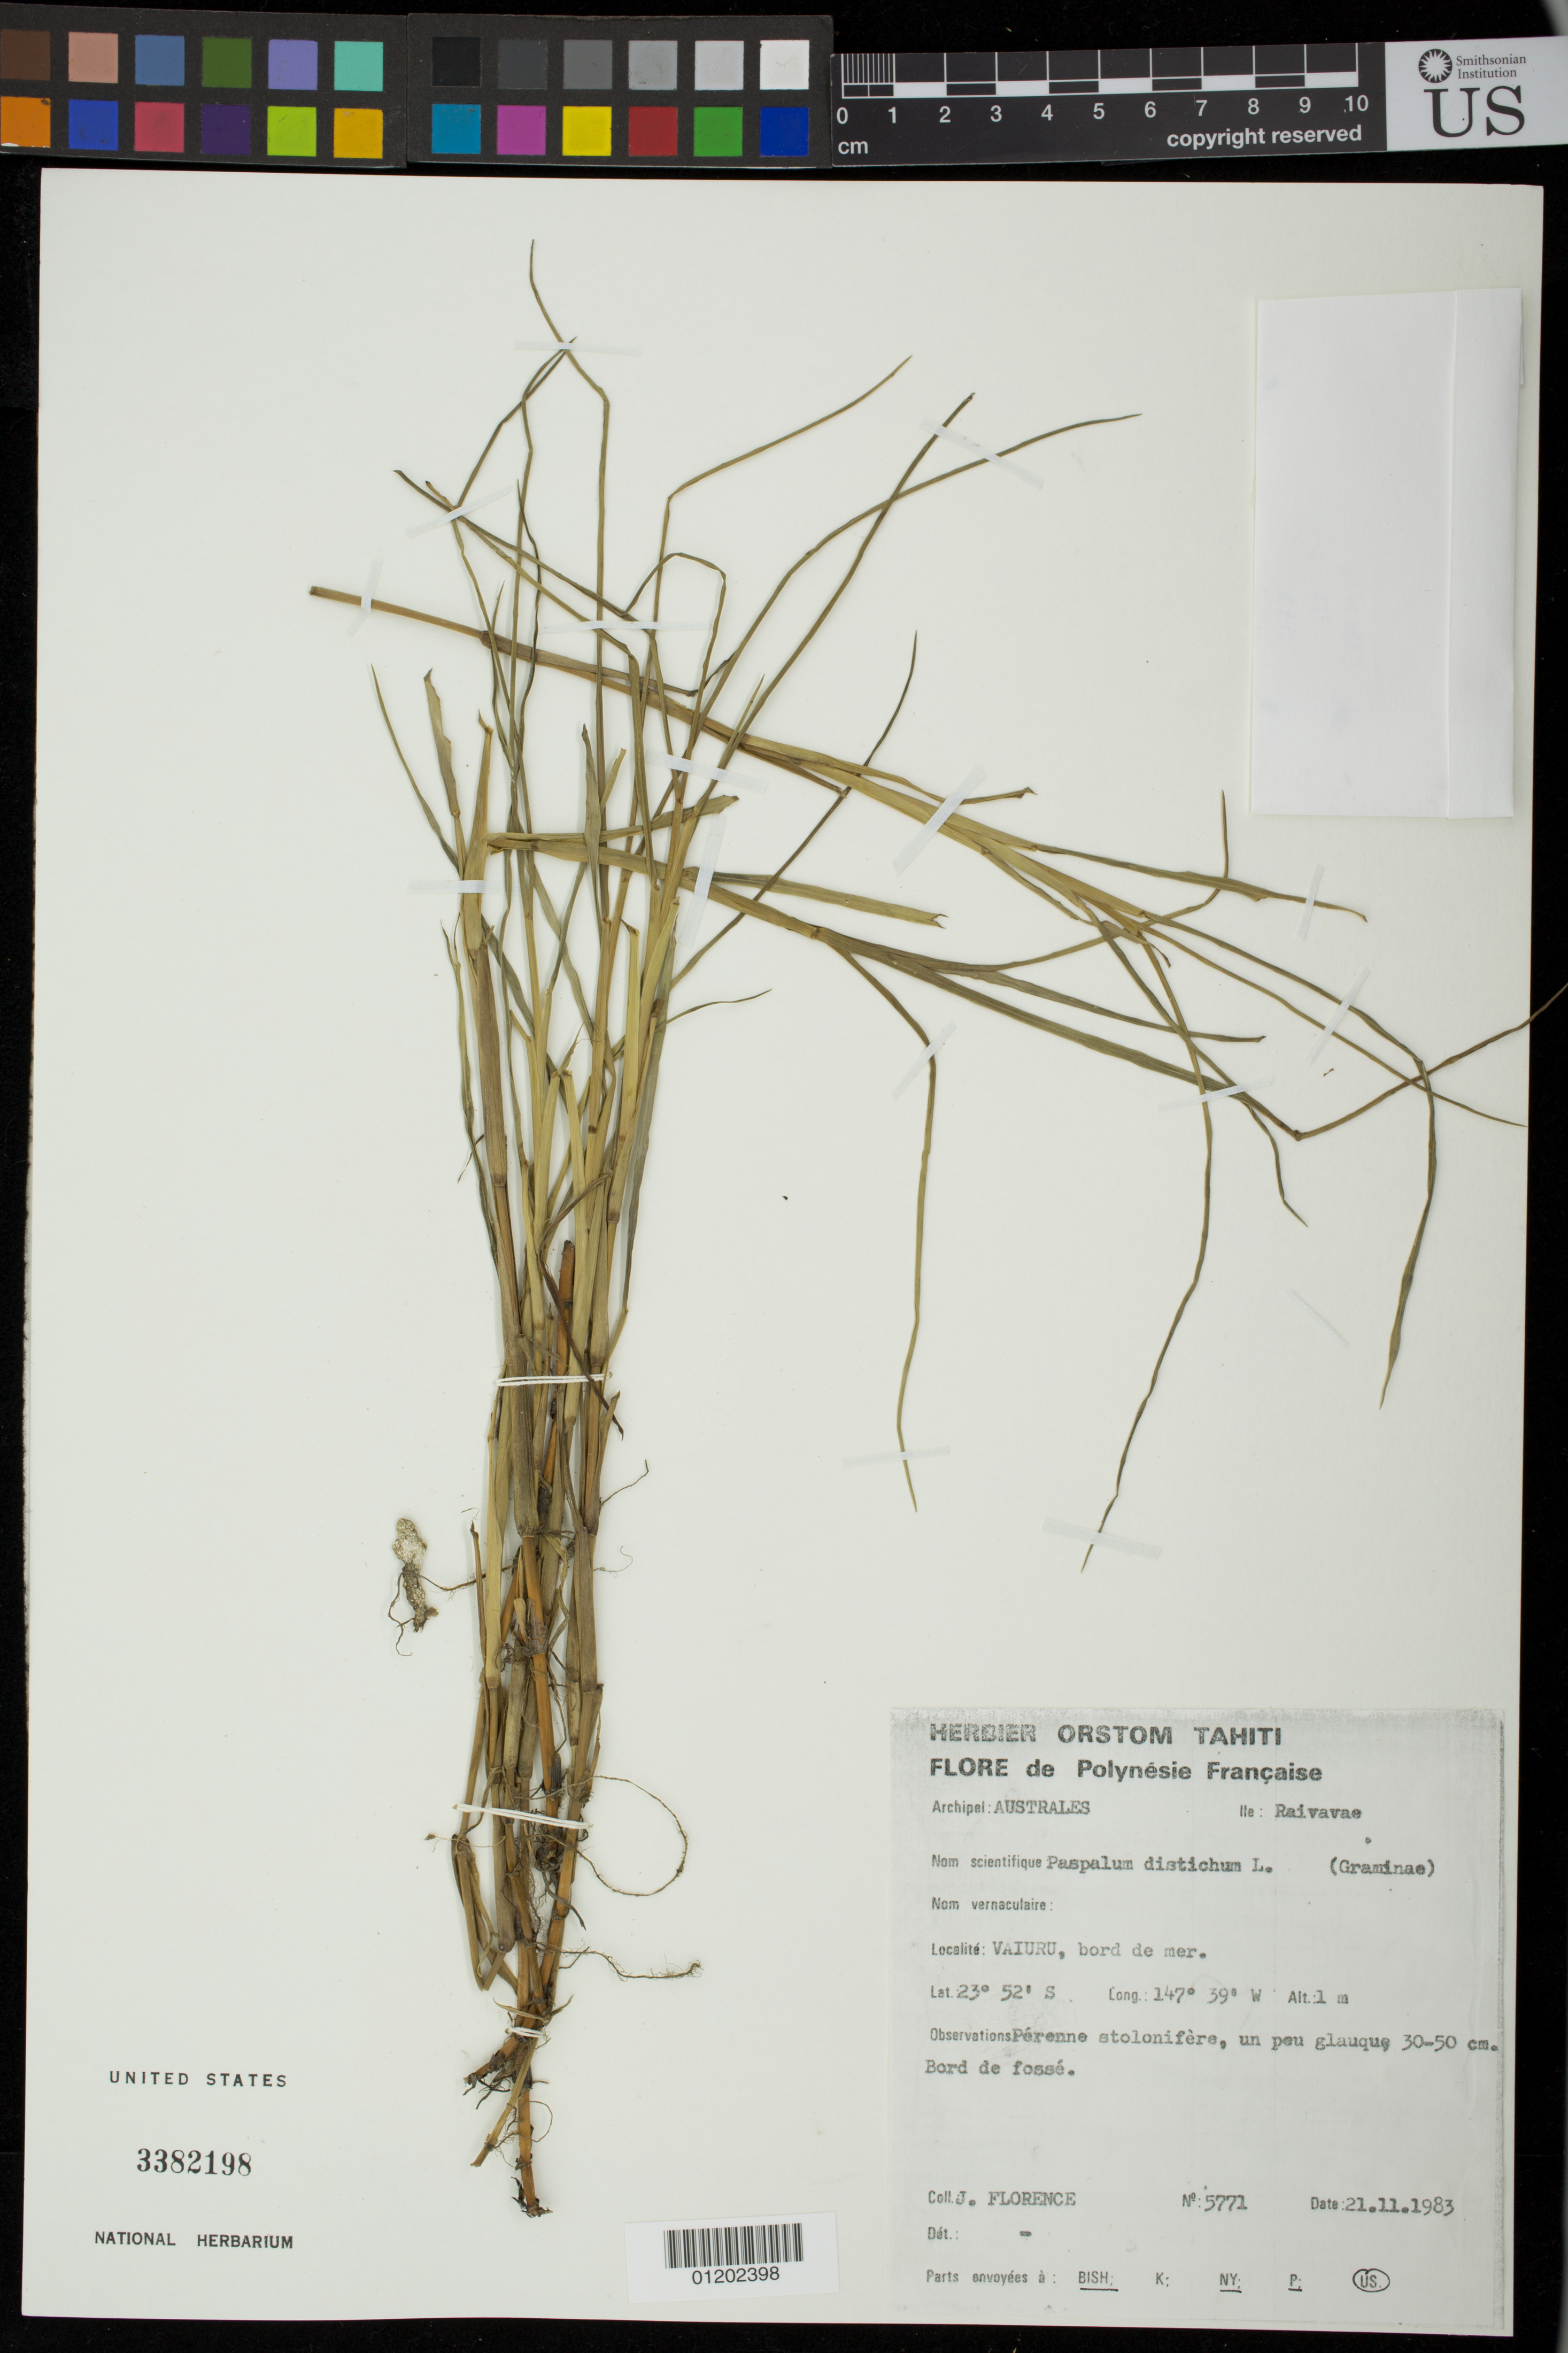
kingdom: Plantae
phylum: Tracheophyta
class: Liliopsida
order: Poales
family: Poaceae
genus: Paspalum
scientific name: Paspalum distichum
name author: L.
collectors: J. Florence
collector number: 5771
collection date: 1983-11-21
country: French Polynesia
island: Raivavae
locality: Vaiuru, bord de mer.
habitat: bord de fossè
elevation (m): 1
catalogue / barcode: US 3382198